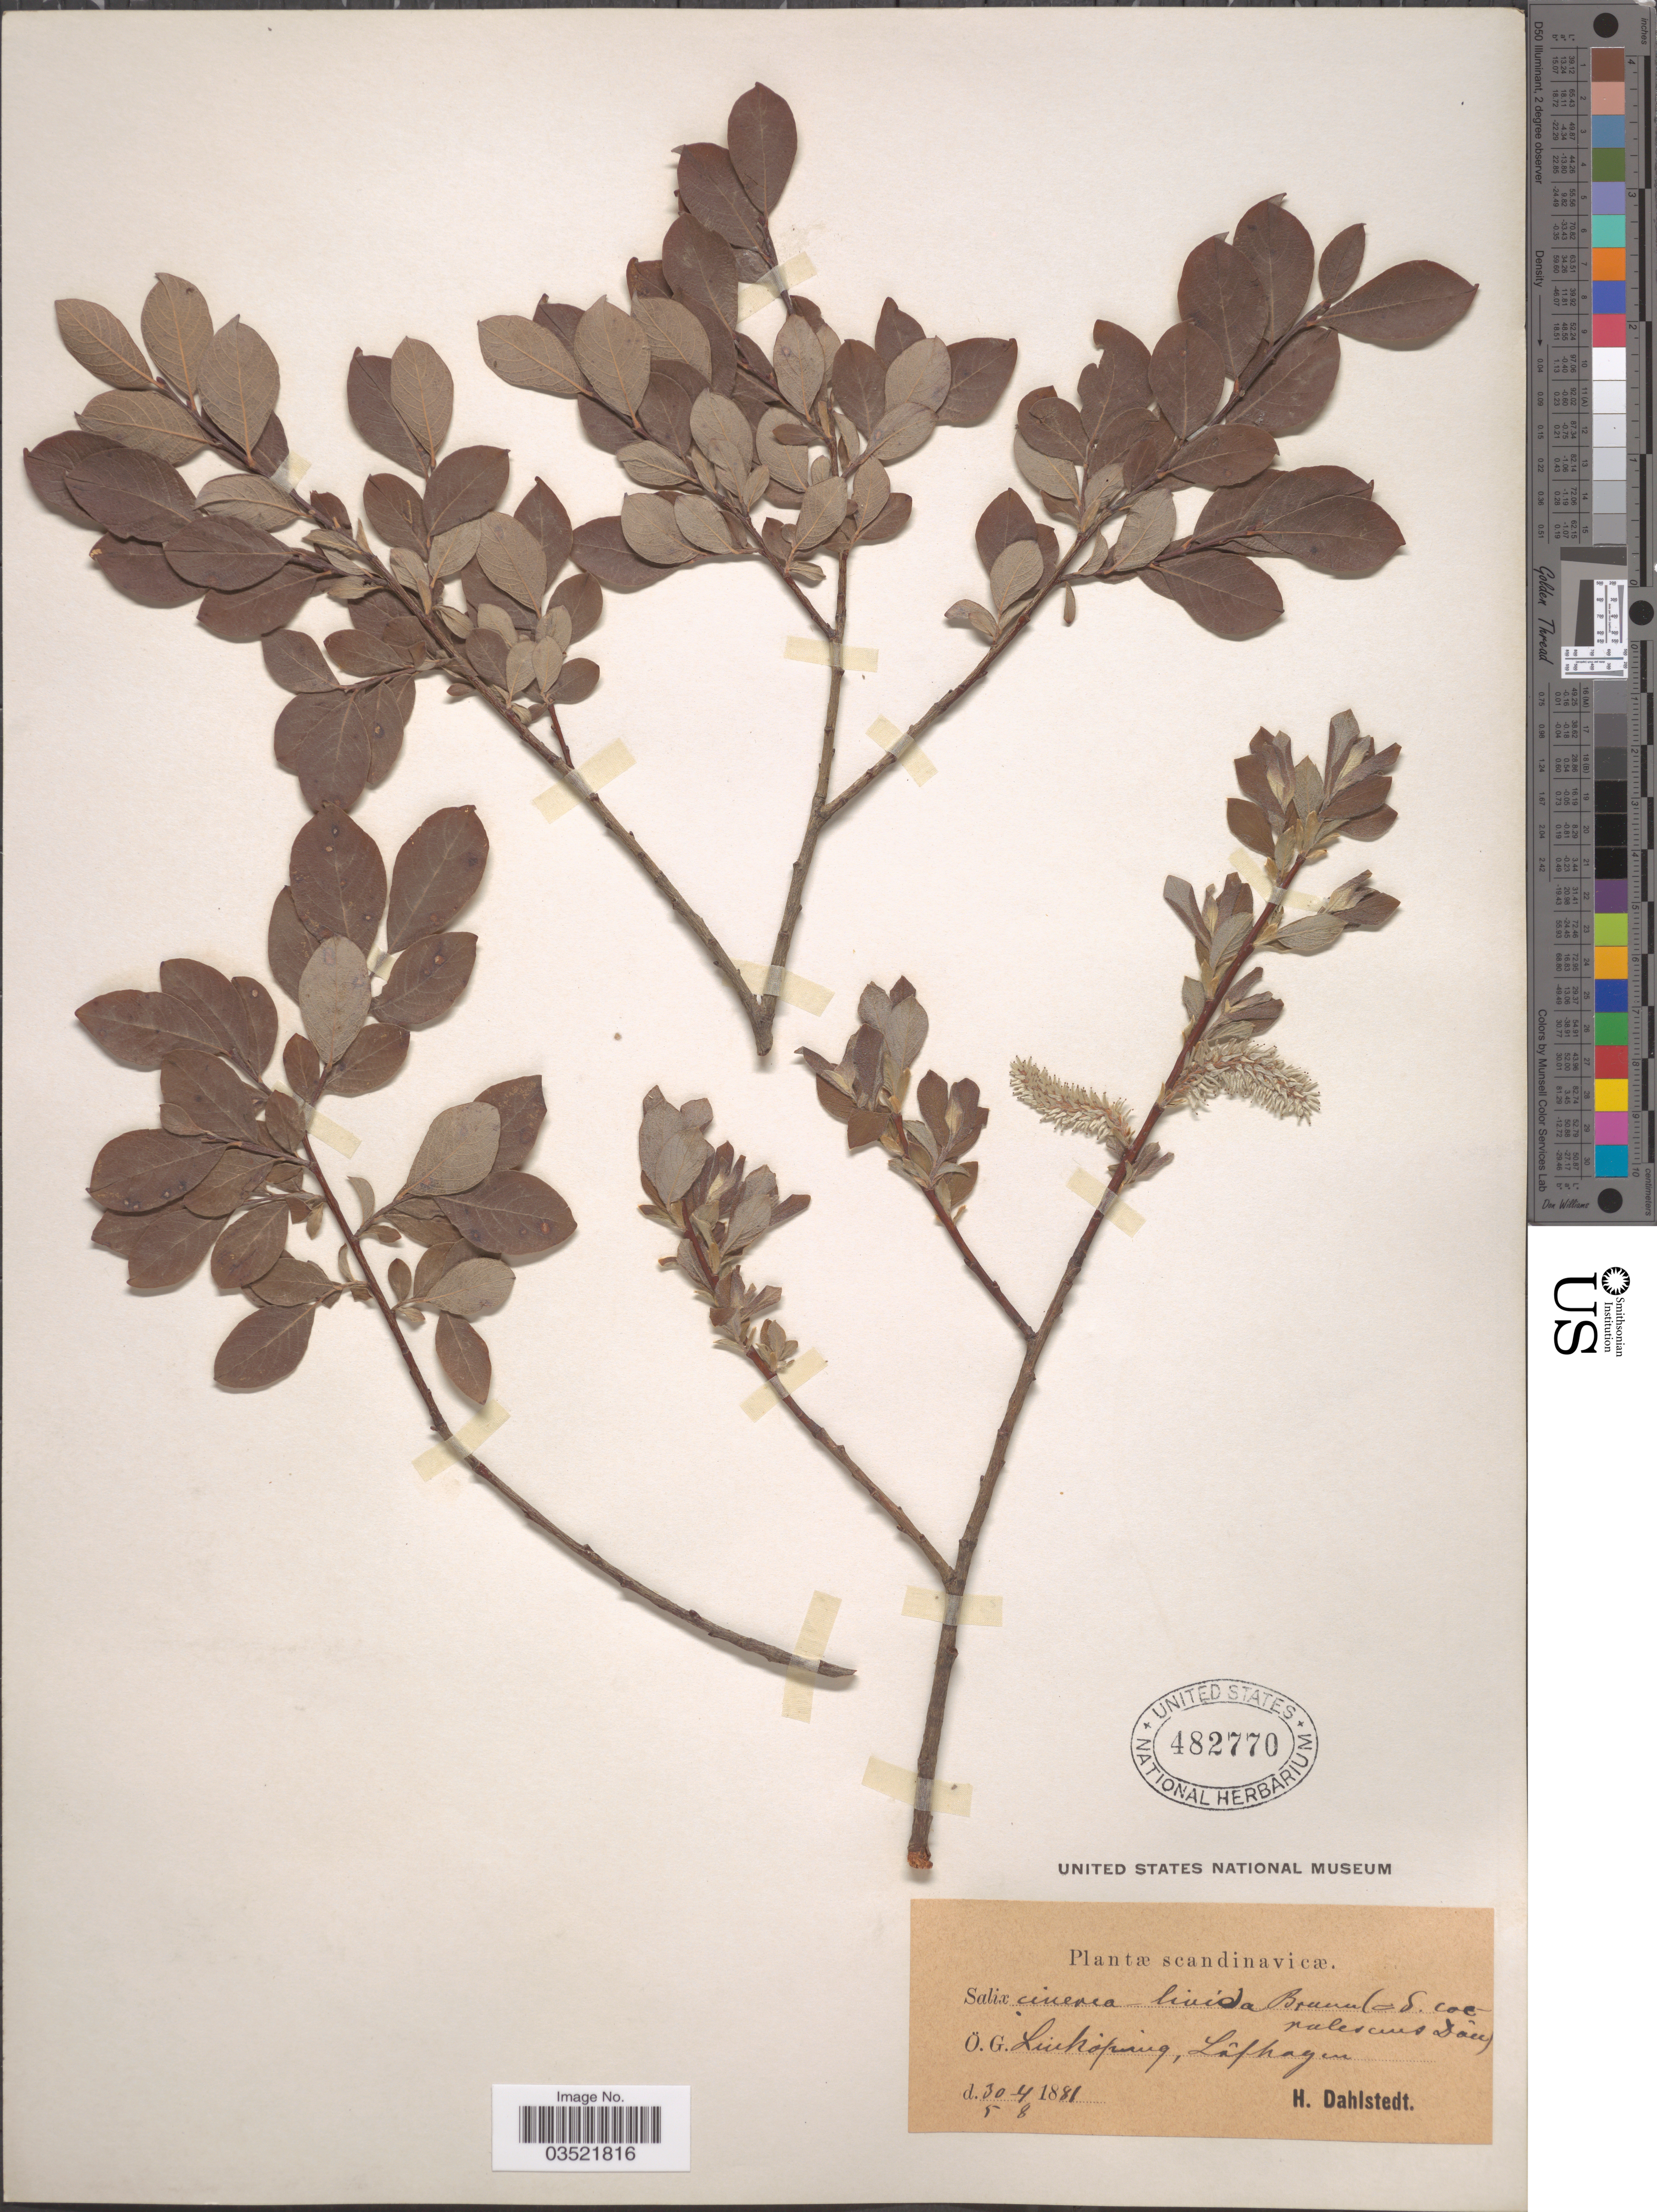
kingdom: Plantae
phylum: Tracheophyta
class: Magnoliopsida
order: Malpighiales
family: Salicaceae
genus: Salix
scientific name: Salix cinerea x S. livida Wahlenb.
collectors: H. G. Dahlstedt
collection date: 1881-04-30/1881-08-05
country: Sweden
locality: Scandinavicæ. Ö.G. Linkoping, Löfhagen [ = Lövhagen].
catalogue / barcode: US 482770